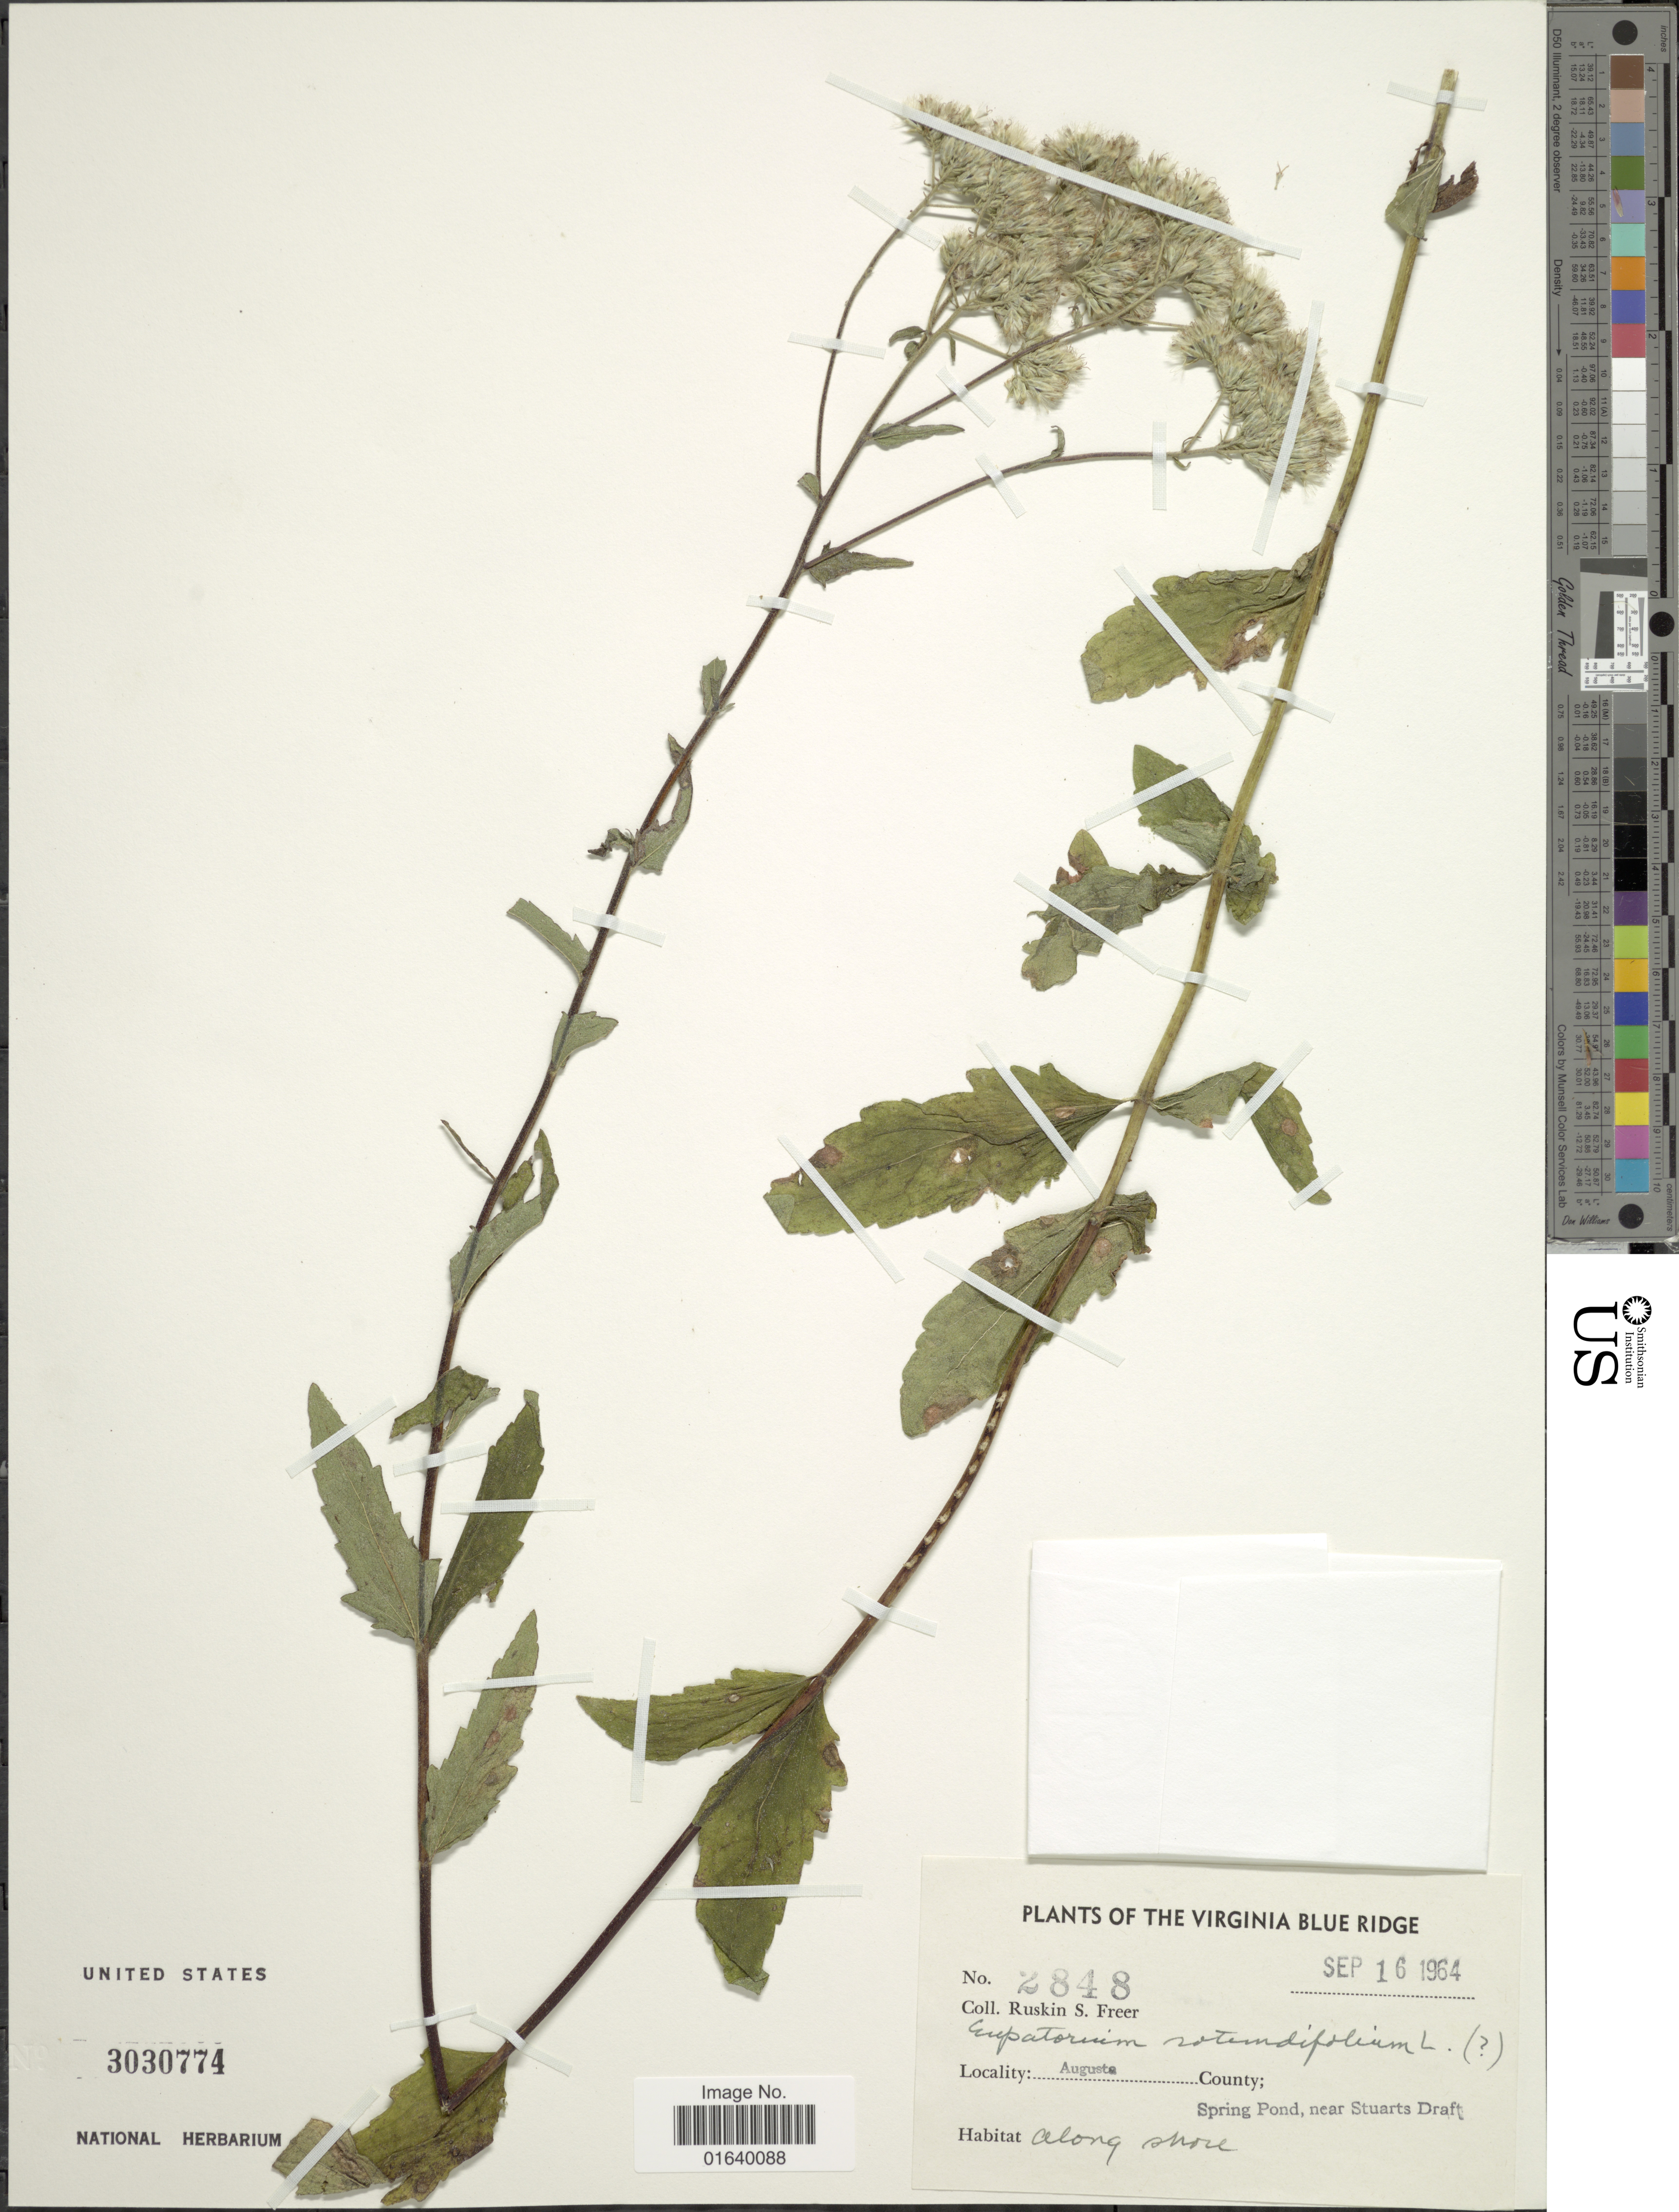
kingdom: Plantae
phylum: Tracheophyta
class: Magnoliopsida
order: Asterales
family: Asteraceae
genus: Eupatorium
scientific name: Eupatorium rotundifolium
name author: L.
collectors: R. Freer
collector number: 2848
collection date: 1964-09-16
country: United States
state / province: Virginia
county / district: Augusta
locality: The Virginia Blue Ridge, Augusta County, Spring Pond, near Stuarts Draft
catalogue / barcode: US 3030774